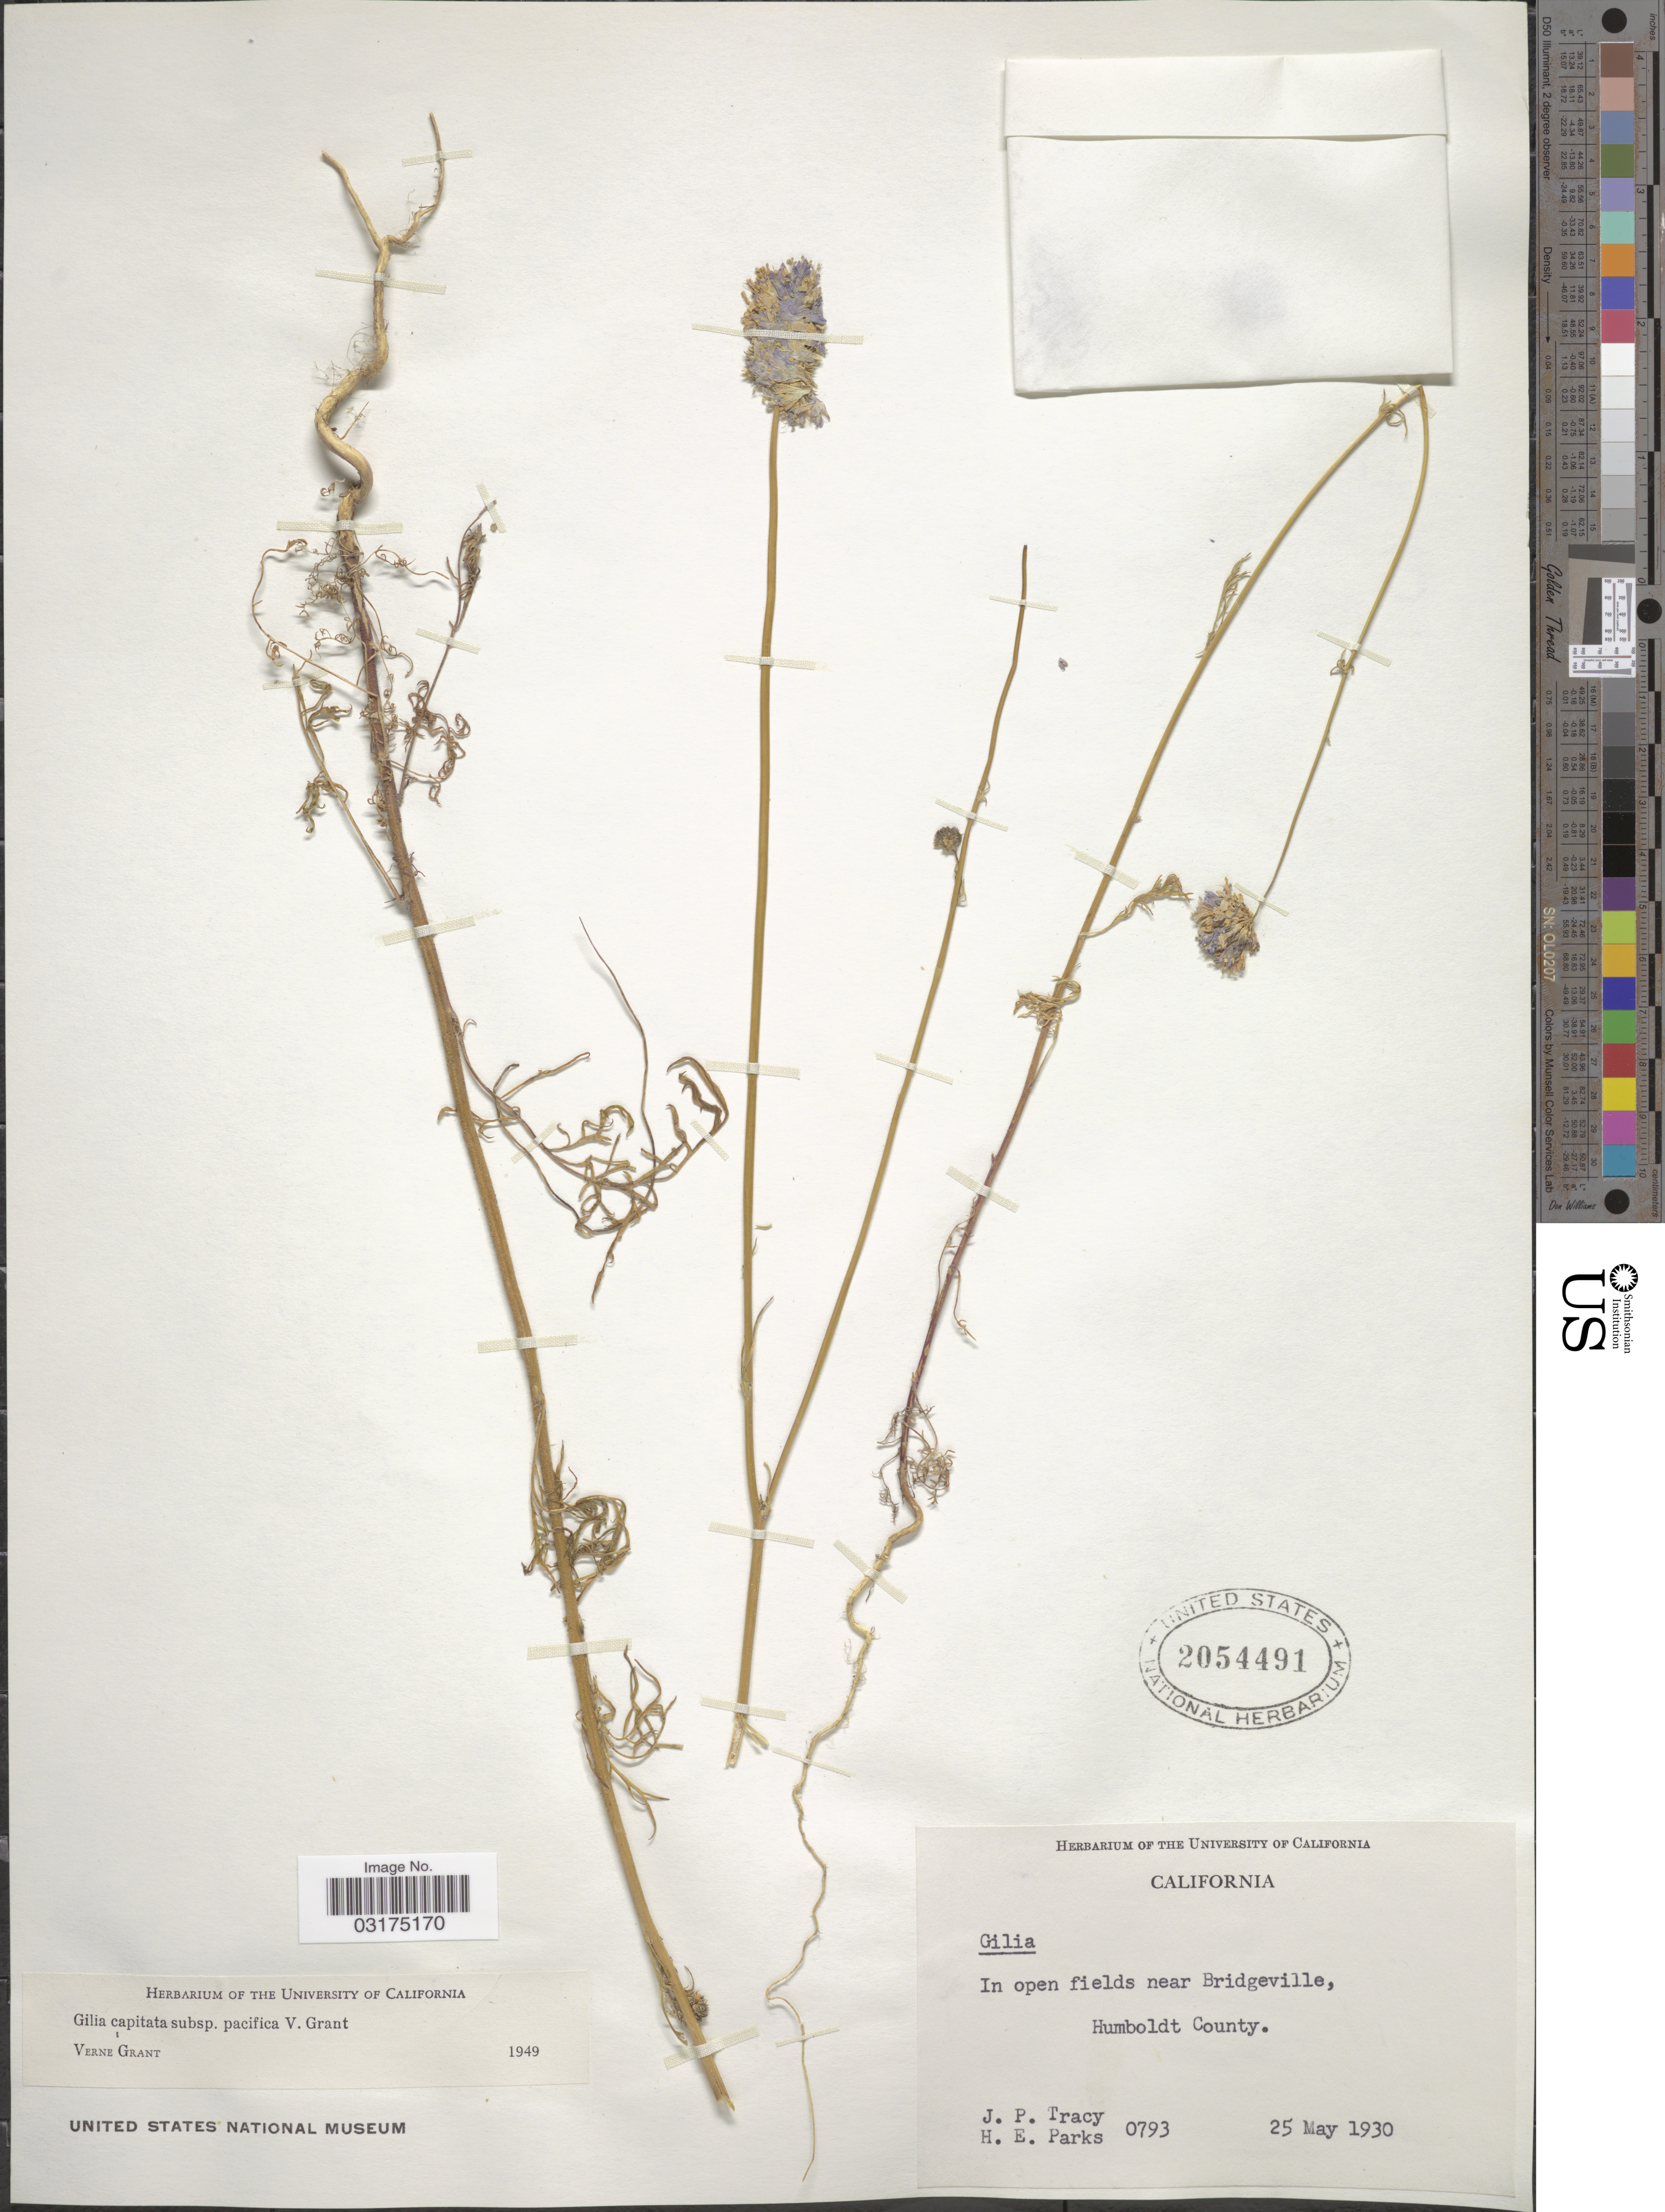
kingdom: Plantae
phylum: Tracheophyta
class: Magnoliopsida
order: Ericales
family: Polemoniaceae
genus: Gilia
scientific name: Gilia capitata subsp. pacifica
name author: V.E. Grant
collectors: J. Tracy & H. E. Parks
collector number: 0793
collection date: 1930-05-25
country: United States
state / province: California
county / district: Humboldt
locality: In open fields near Bridgeville, Humboldt County.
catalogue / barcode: US 2054491